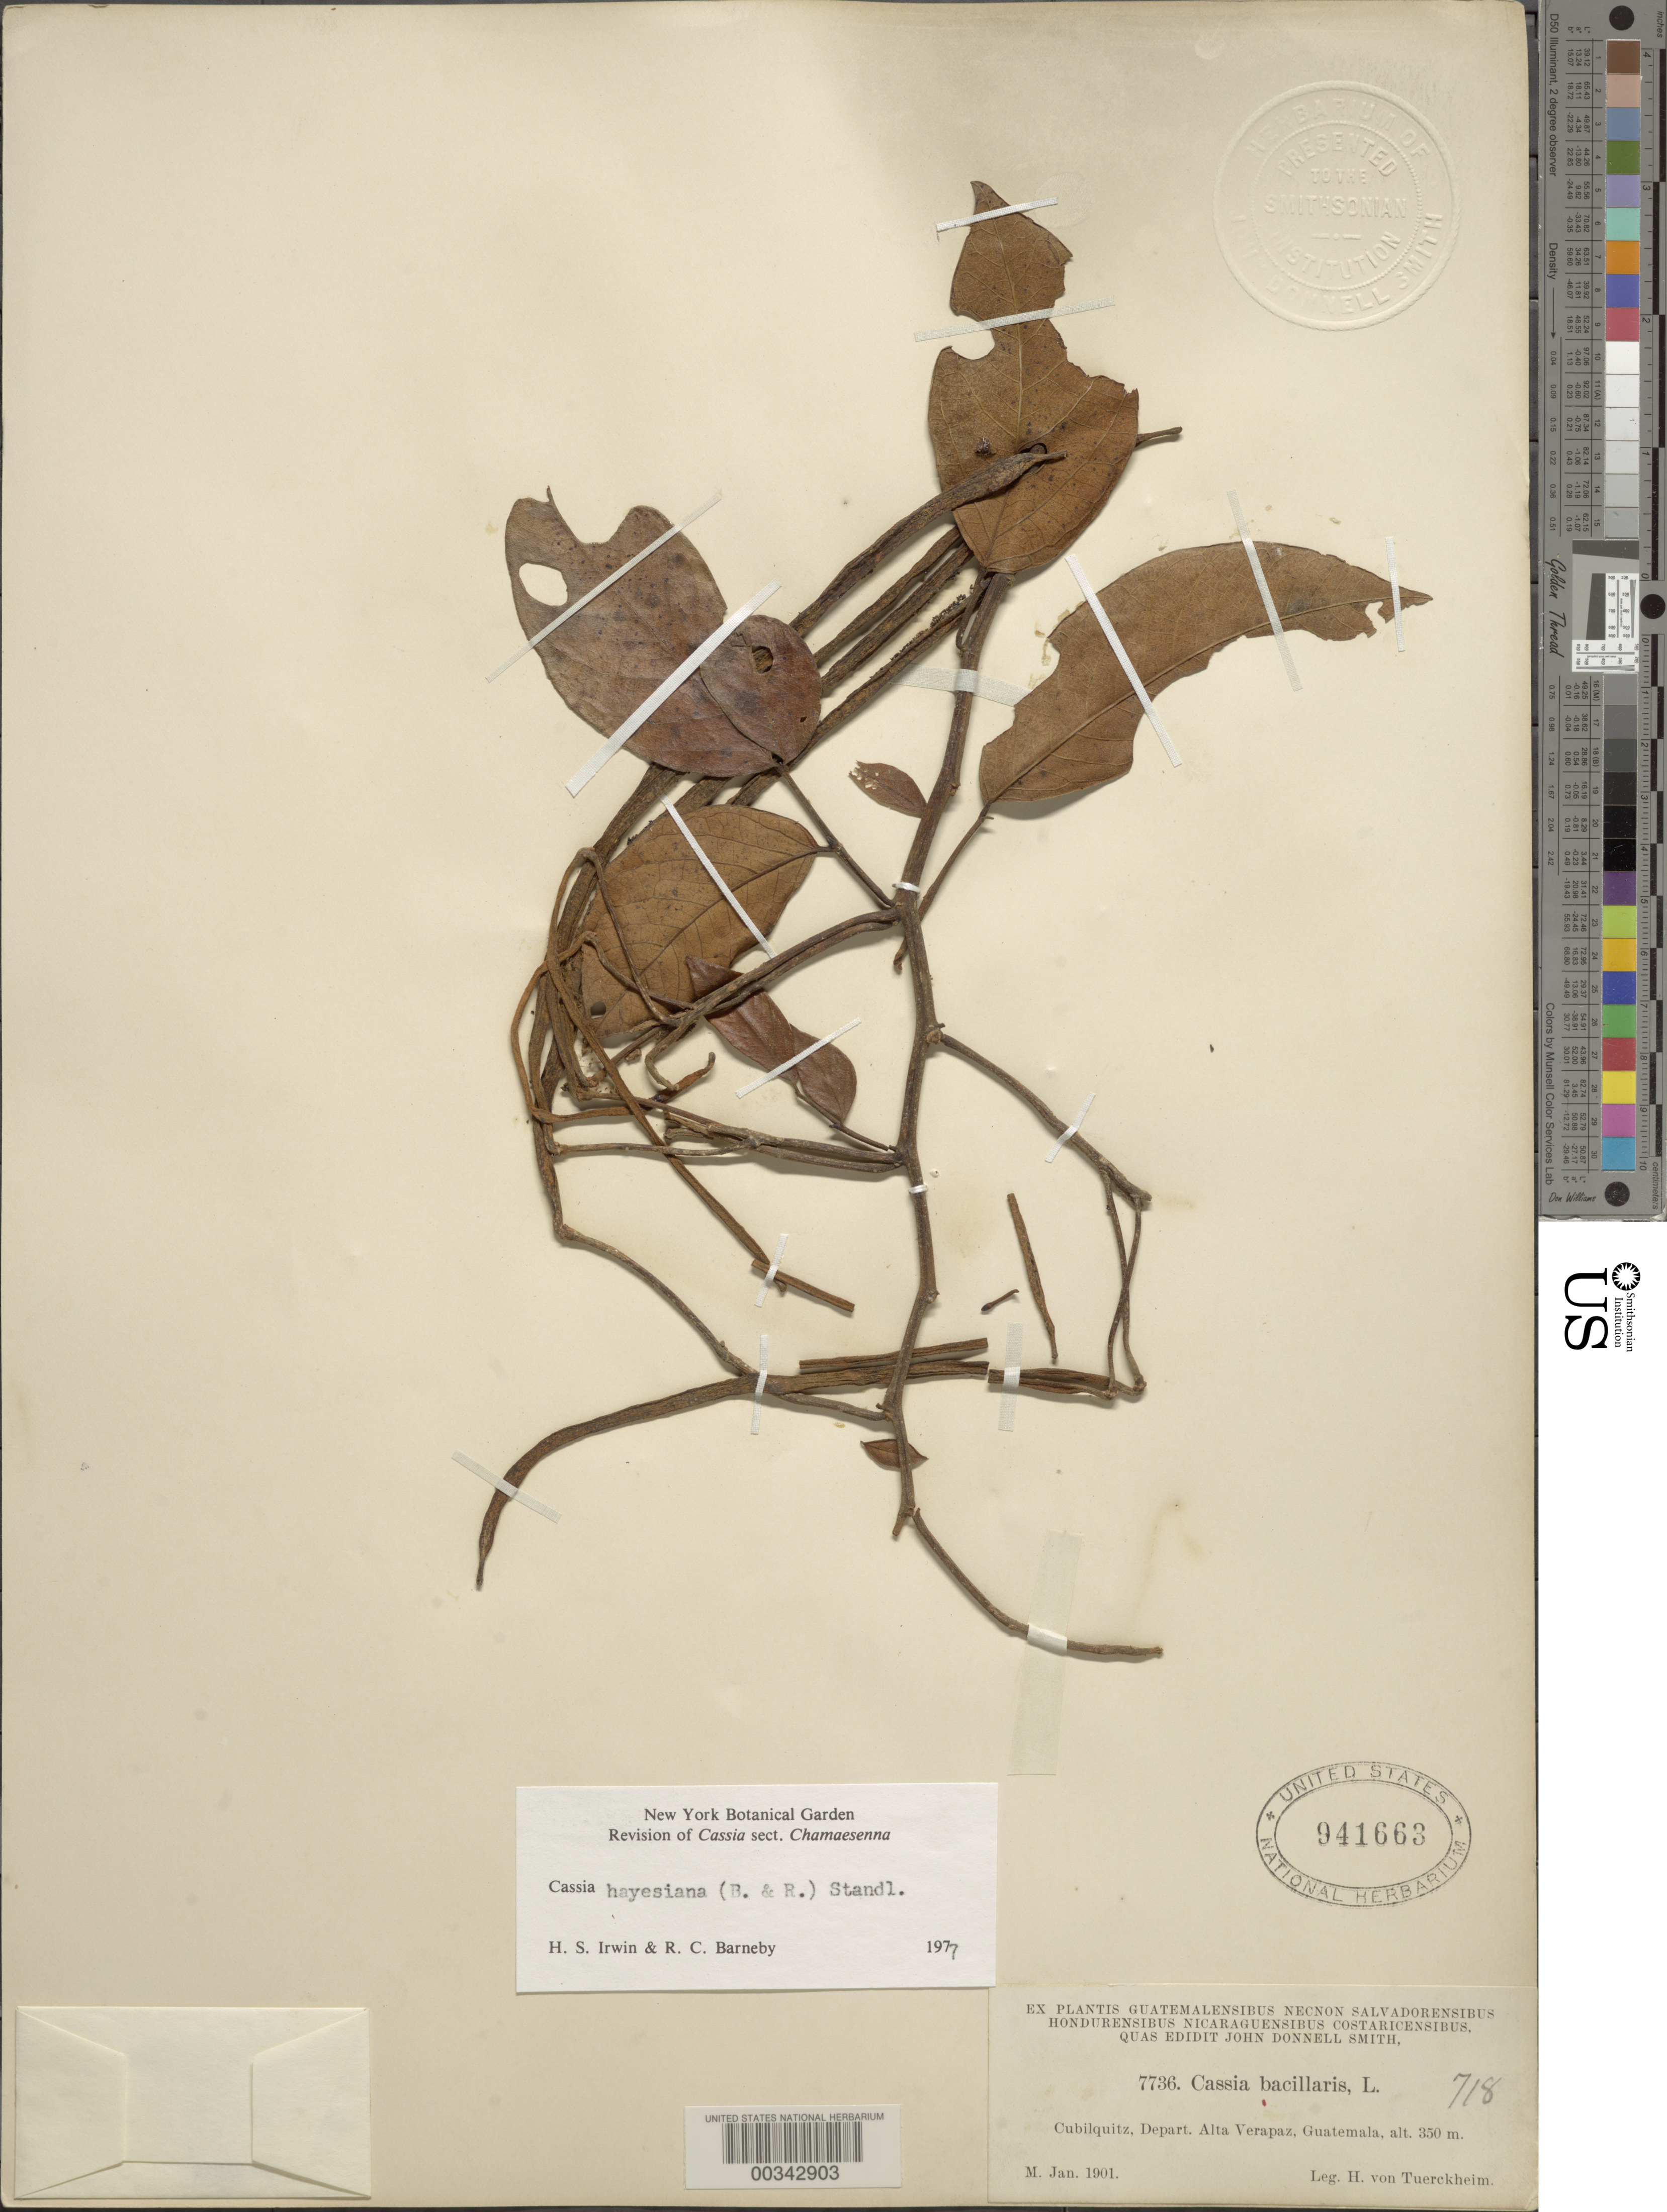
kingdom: Plantae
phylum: Tracheophyta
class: Magnoliopsida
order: Fabales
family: Fabaceae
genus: Senna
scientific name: Senna hayesiana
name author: (Britton & Rose) H.S. Irwin & Barneby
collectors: H. von Türckheim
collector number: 7736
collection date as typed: Jan 1901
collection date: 1901-01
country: Guatemala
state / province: Alta Verapaz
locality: Cubilquitz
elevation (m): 350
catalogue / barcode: US 941663